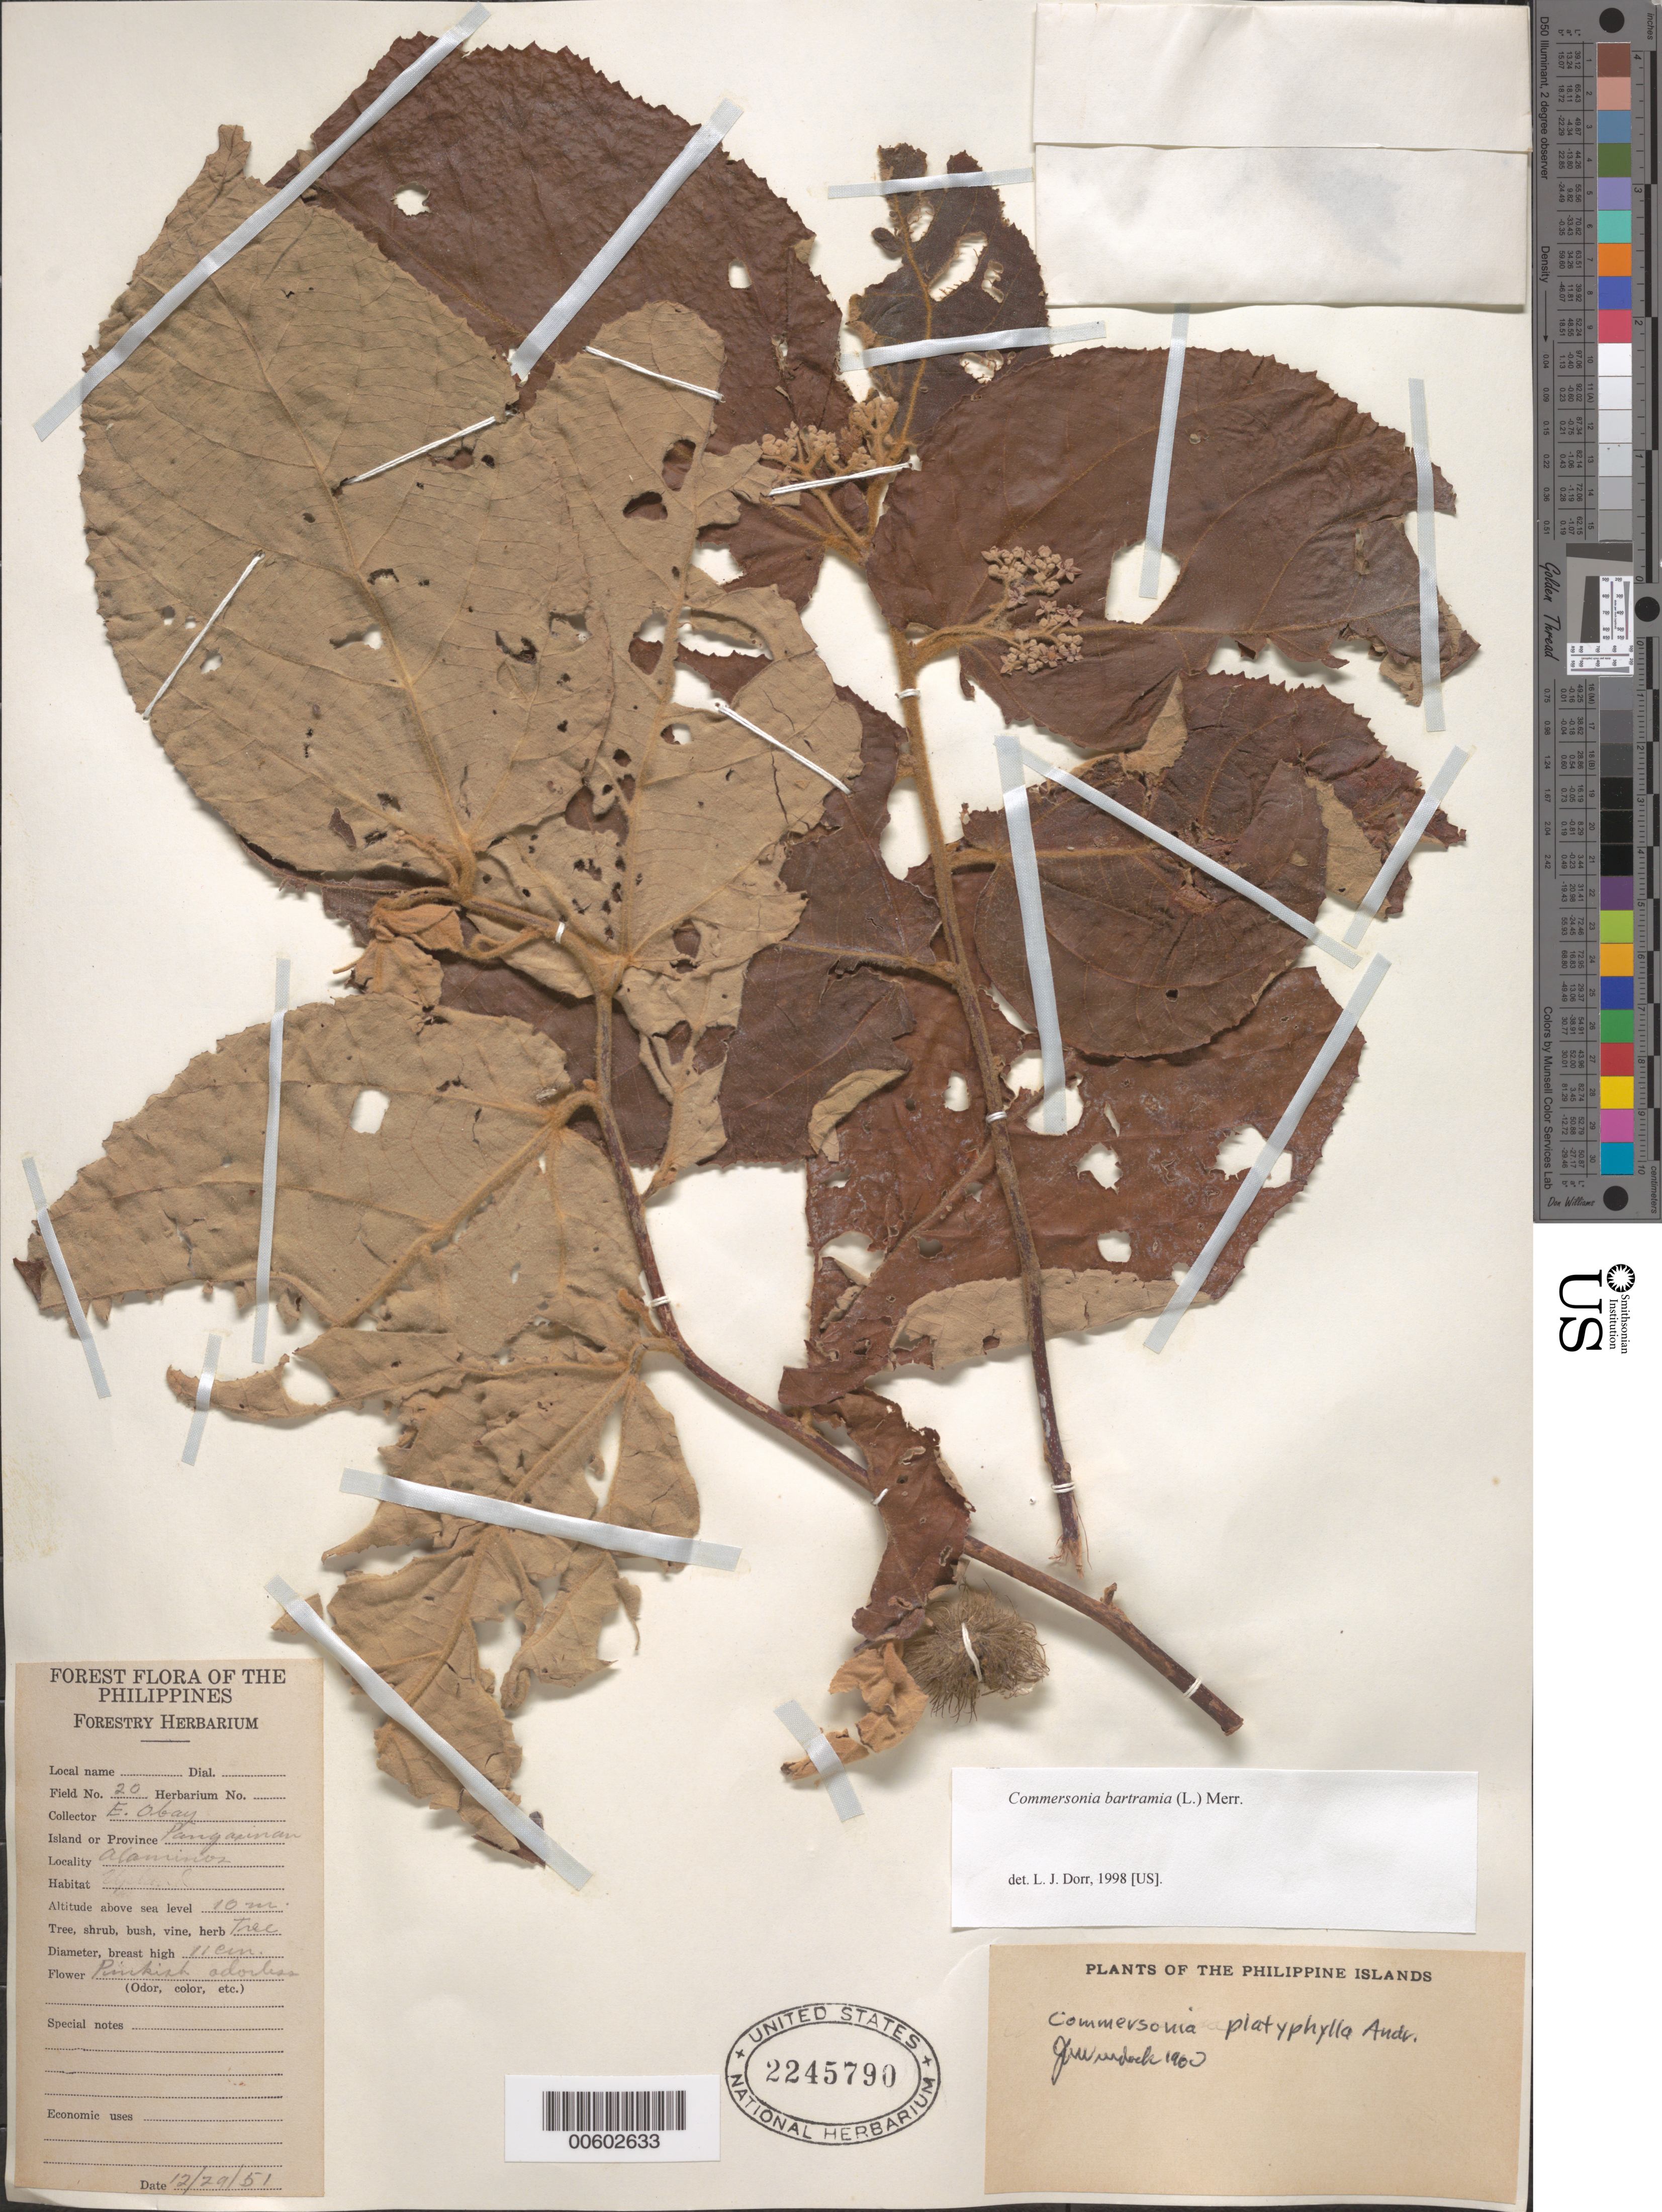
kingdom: Plantae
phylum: Tracheophyta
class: Magnoliopsida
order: Malvales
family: Malvaceae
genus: Commersonia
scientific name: Commersonia bartramia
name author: (L.) Merr.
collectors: E. Obay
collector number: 20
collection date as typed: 29 Dec 1951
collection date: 1951-12-29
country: Philippines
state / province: Ilocos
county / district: Pangasinan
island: Luzon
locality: Alaminos [sic]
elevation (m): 10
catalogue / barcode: US 2245790